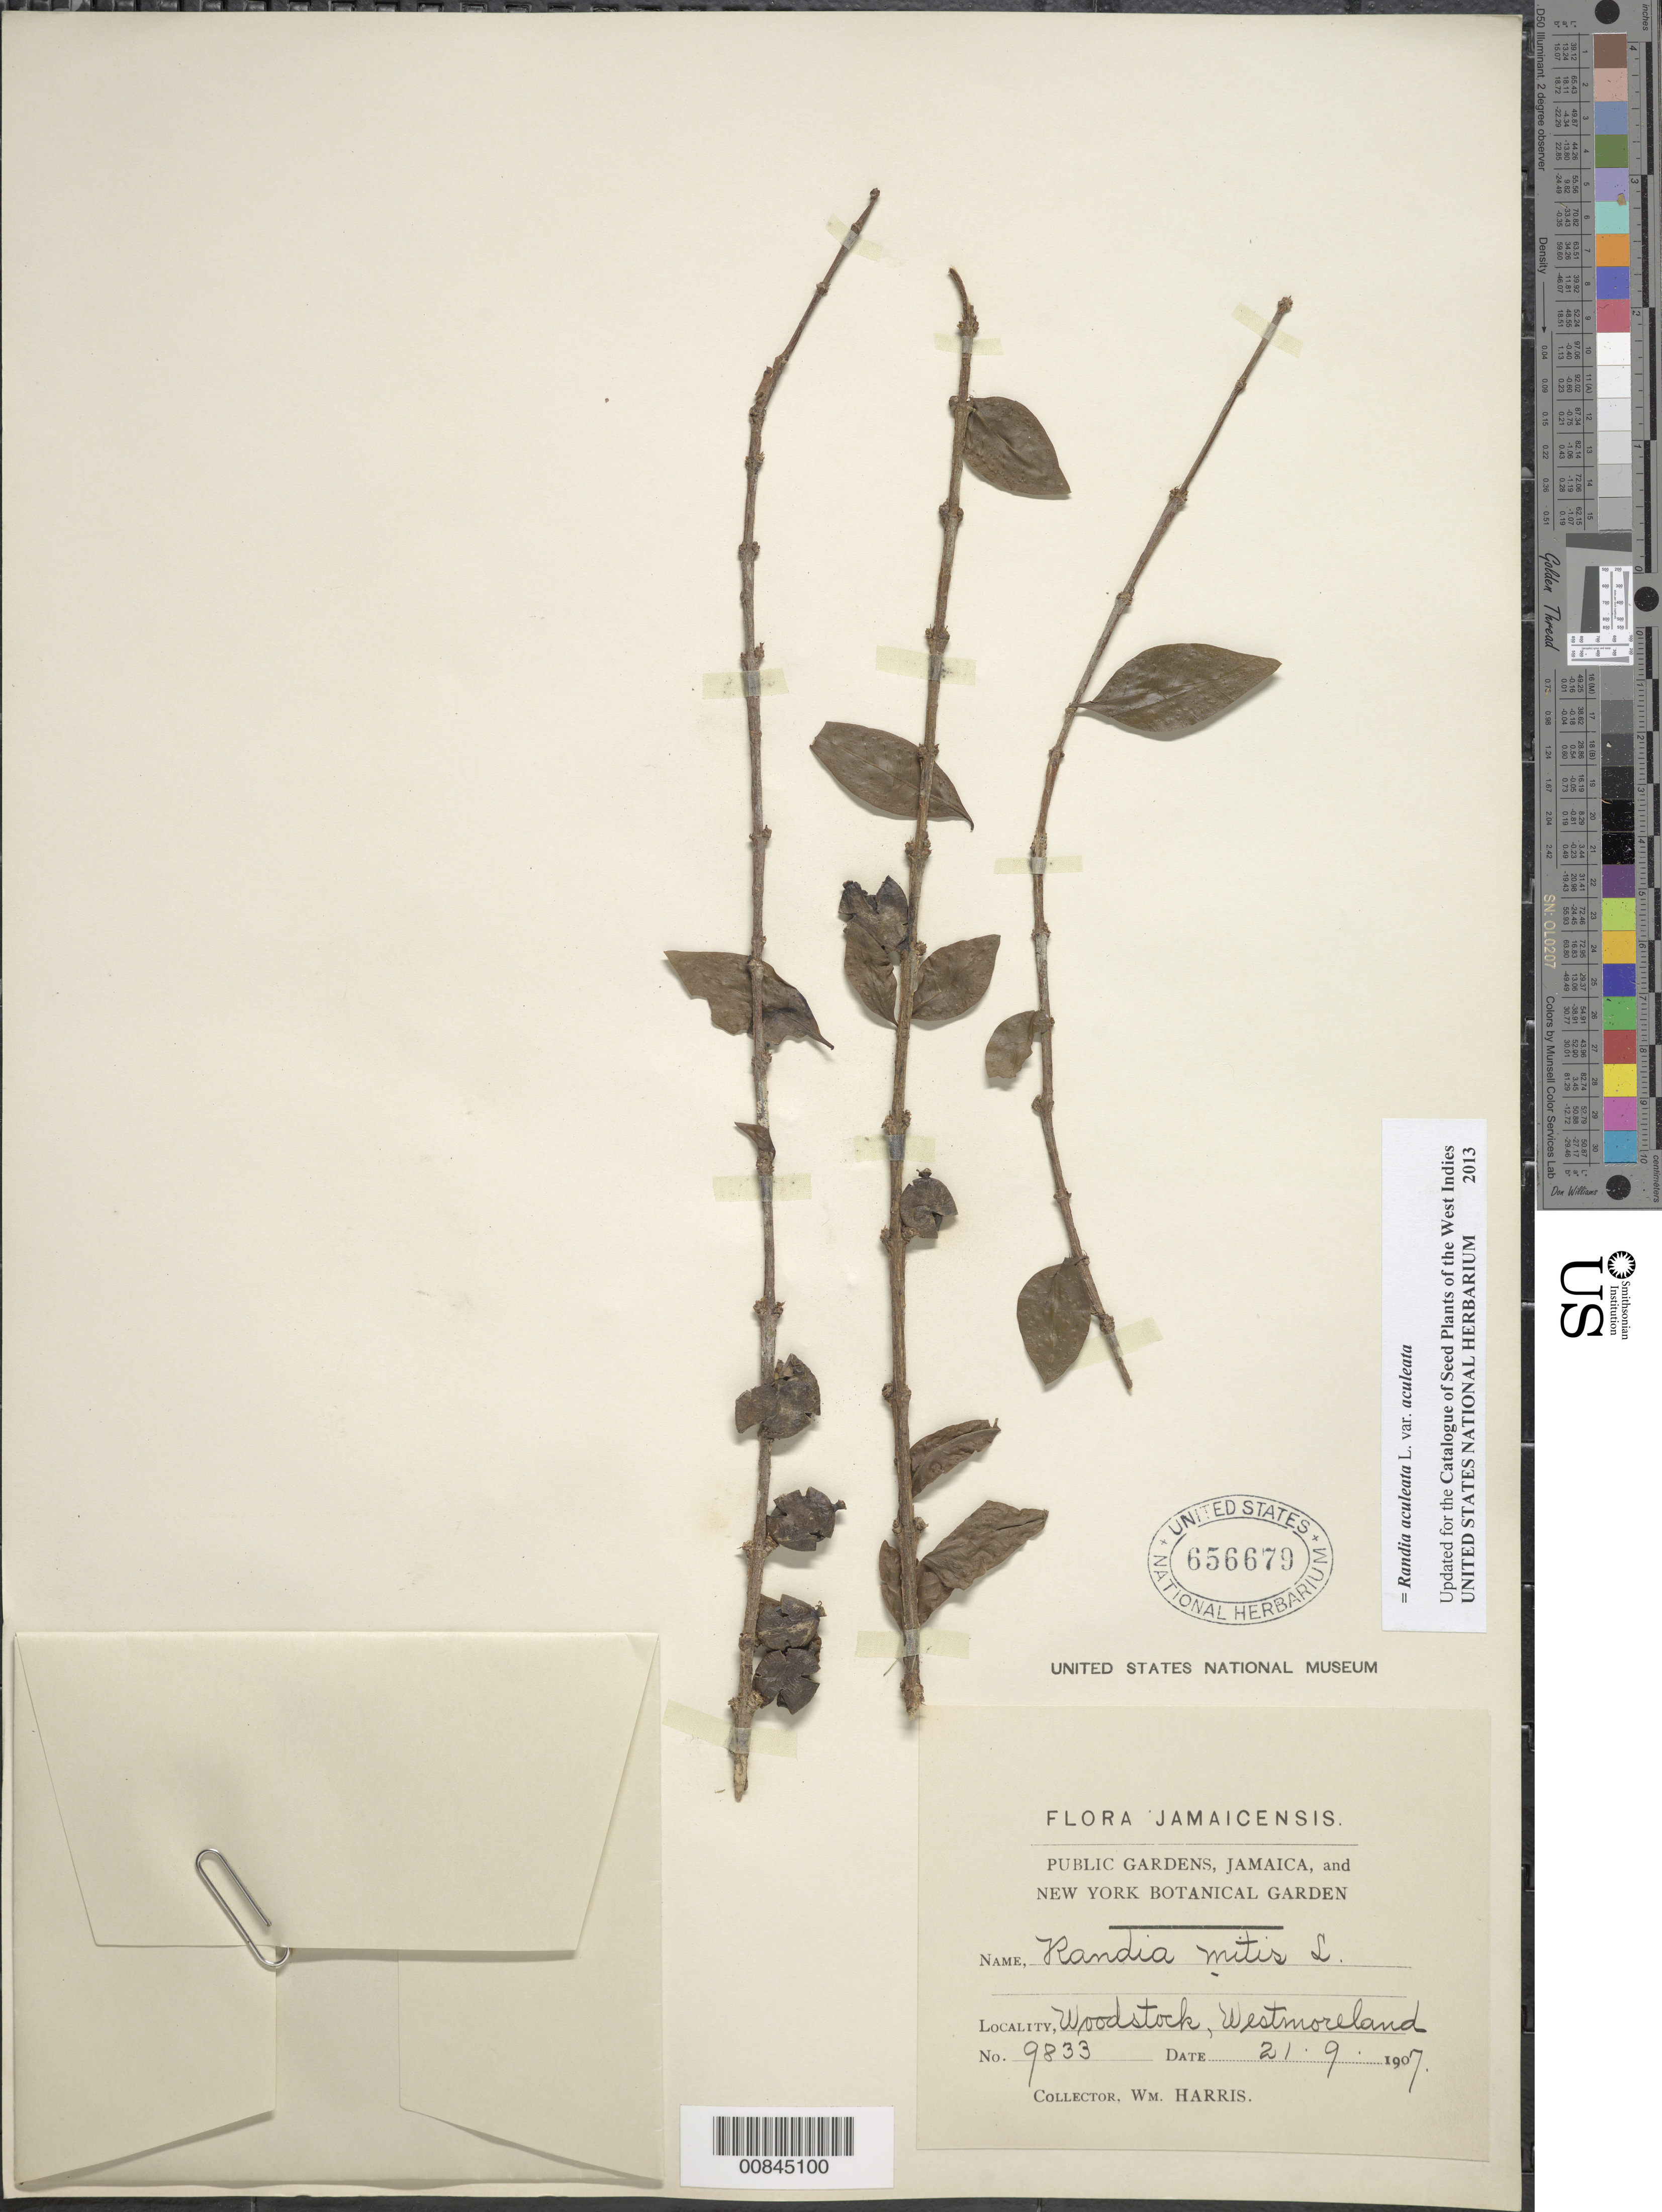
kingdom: Plantae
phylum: Tracheophyta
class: Magnoliopsida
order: Gentianales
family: Rubiaceae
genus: Randia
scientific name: Randia aculeata var. aculeata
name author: L.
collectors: W. H. Harris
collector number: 9833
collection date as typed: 21 Sep 1907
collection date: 1907-09-21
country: Jamaica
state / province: Westmoreland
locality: Woodstock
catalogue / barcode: US 656679